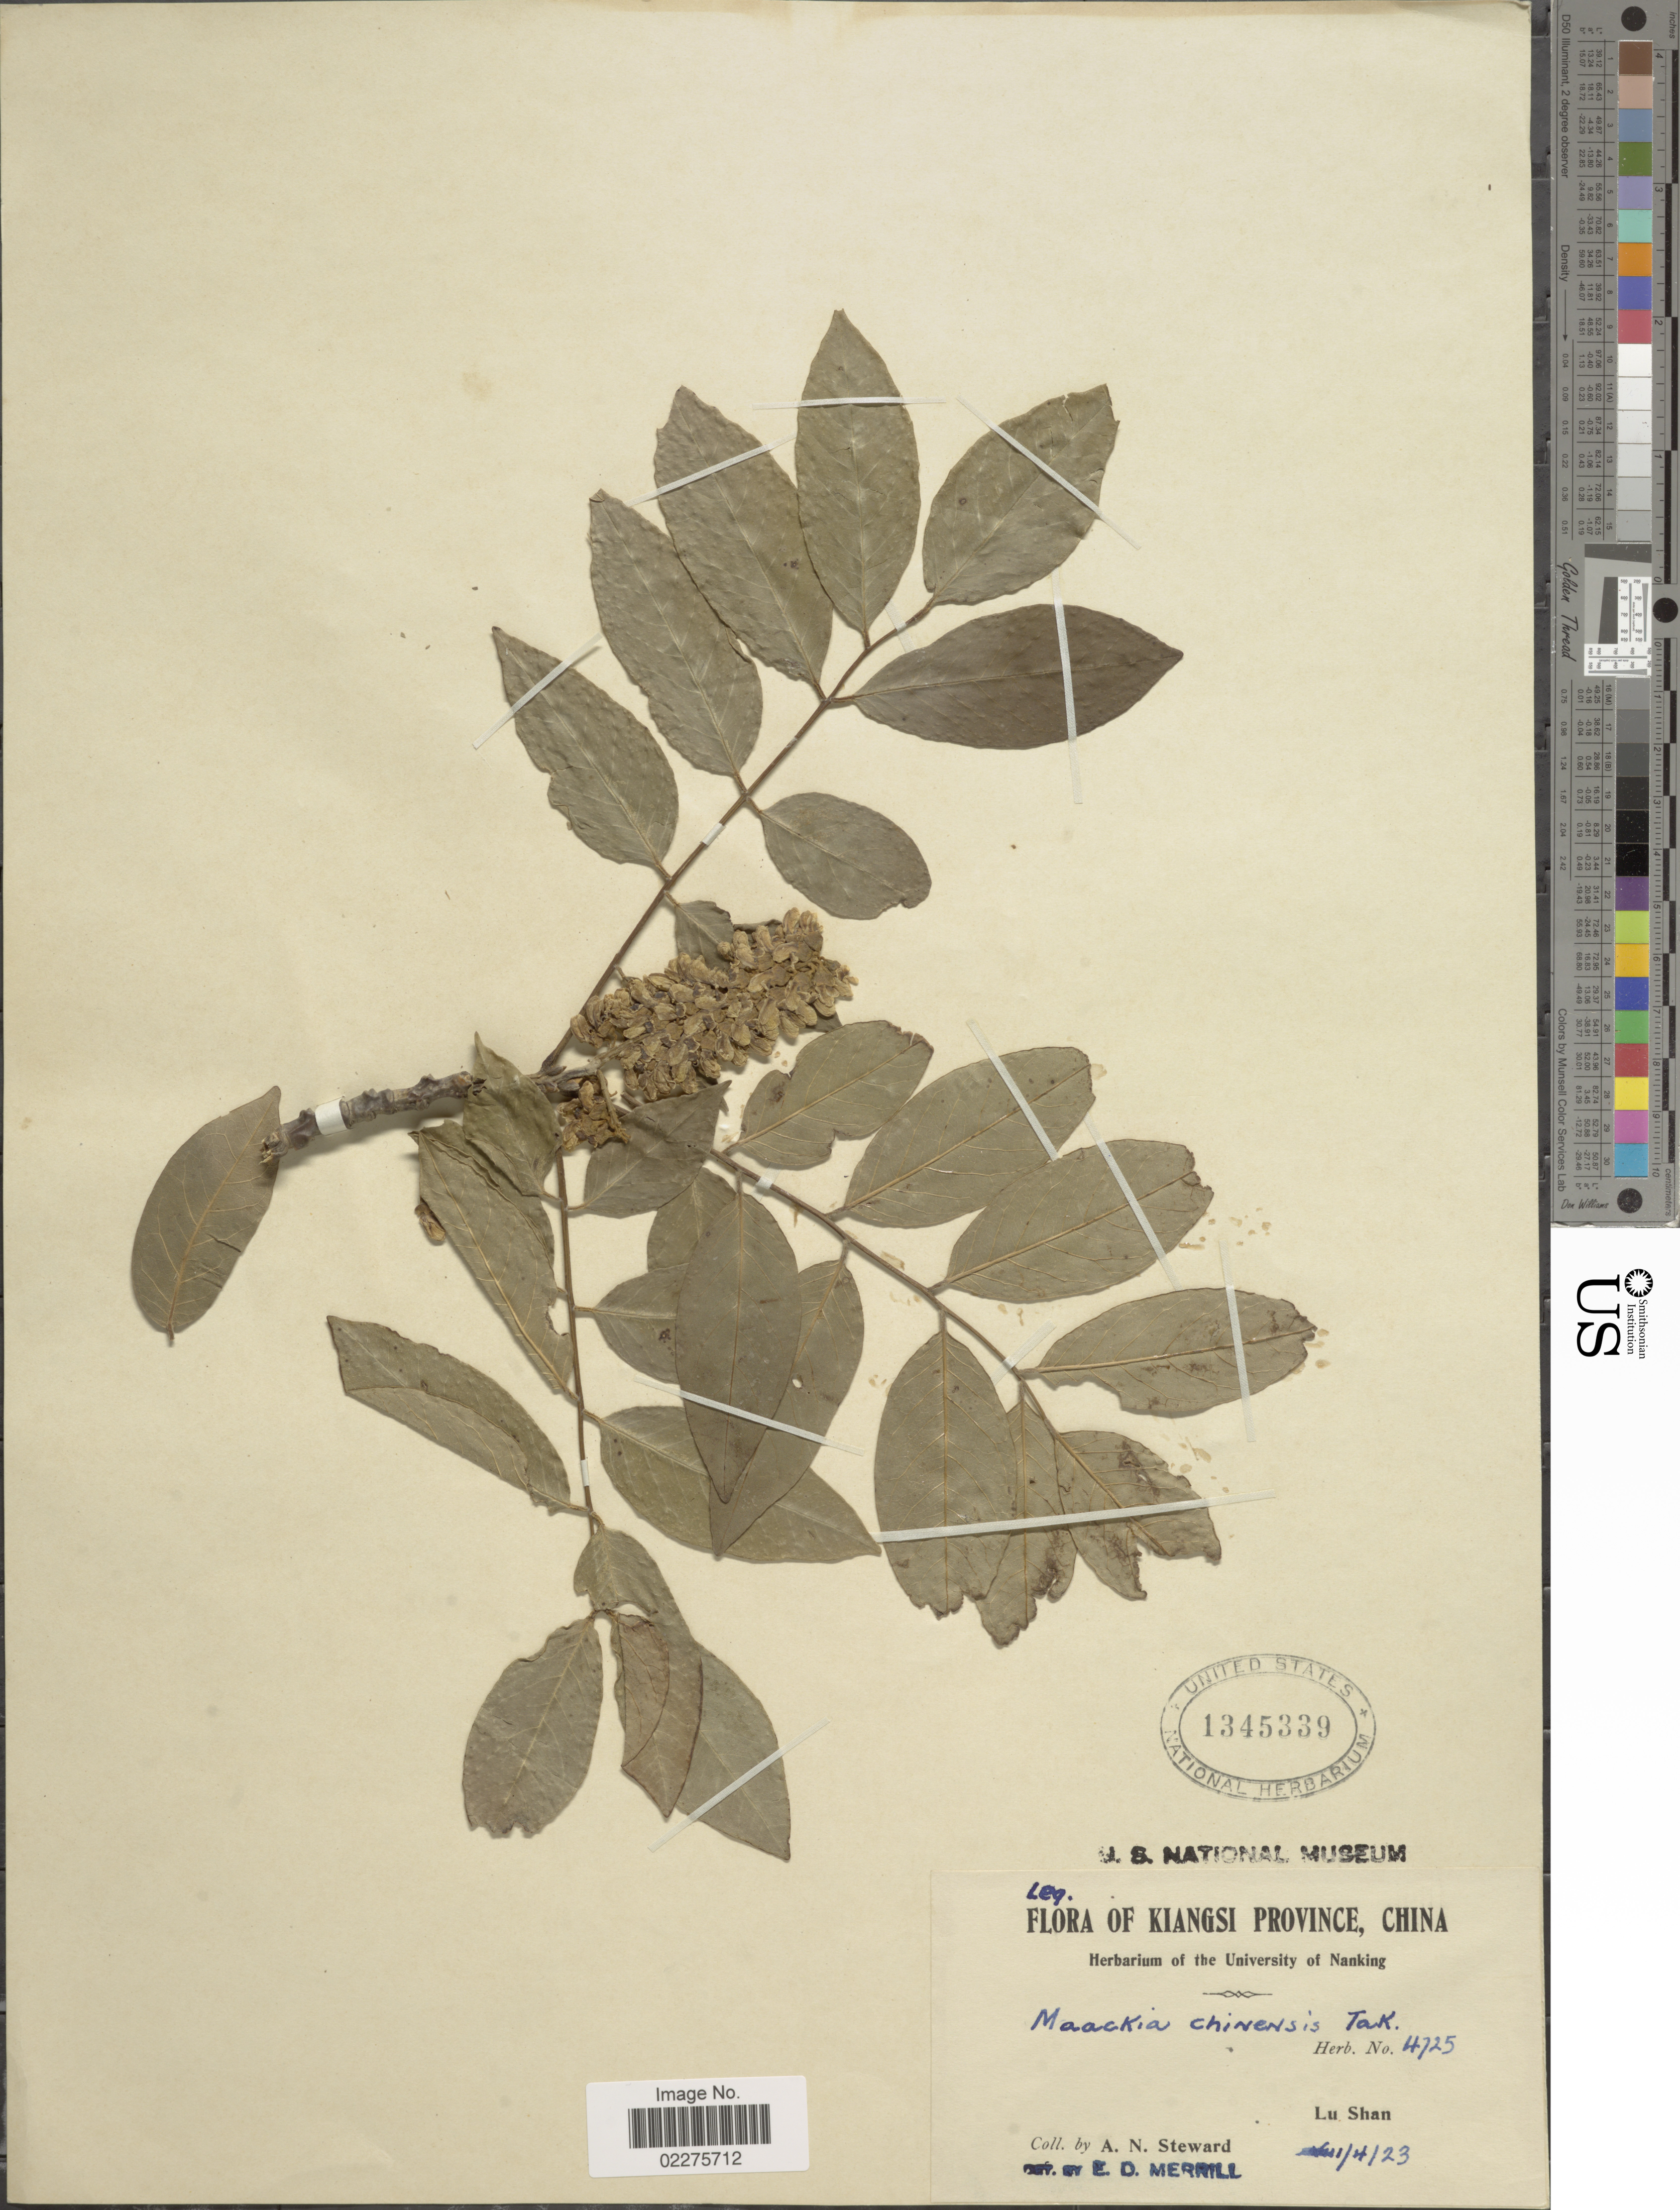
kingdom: Plantae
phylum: Tracheophyta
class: Magnoliopsida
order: Fabales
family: Fabaceae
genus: Maackia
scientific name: Maackia chinensis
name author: Takeda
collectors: A. N. Steward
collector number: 4725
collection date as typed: Transcribed d/m/y: 1/4/23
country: China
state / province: Jiangxi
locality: Kiangsi Province. Lu Shan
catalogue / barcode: US 1345339